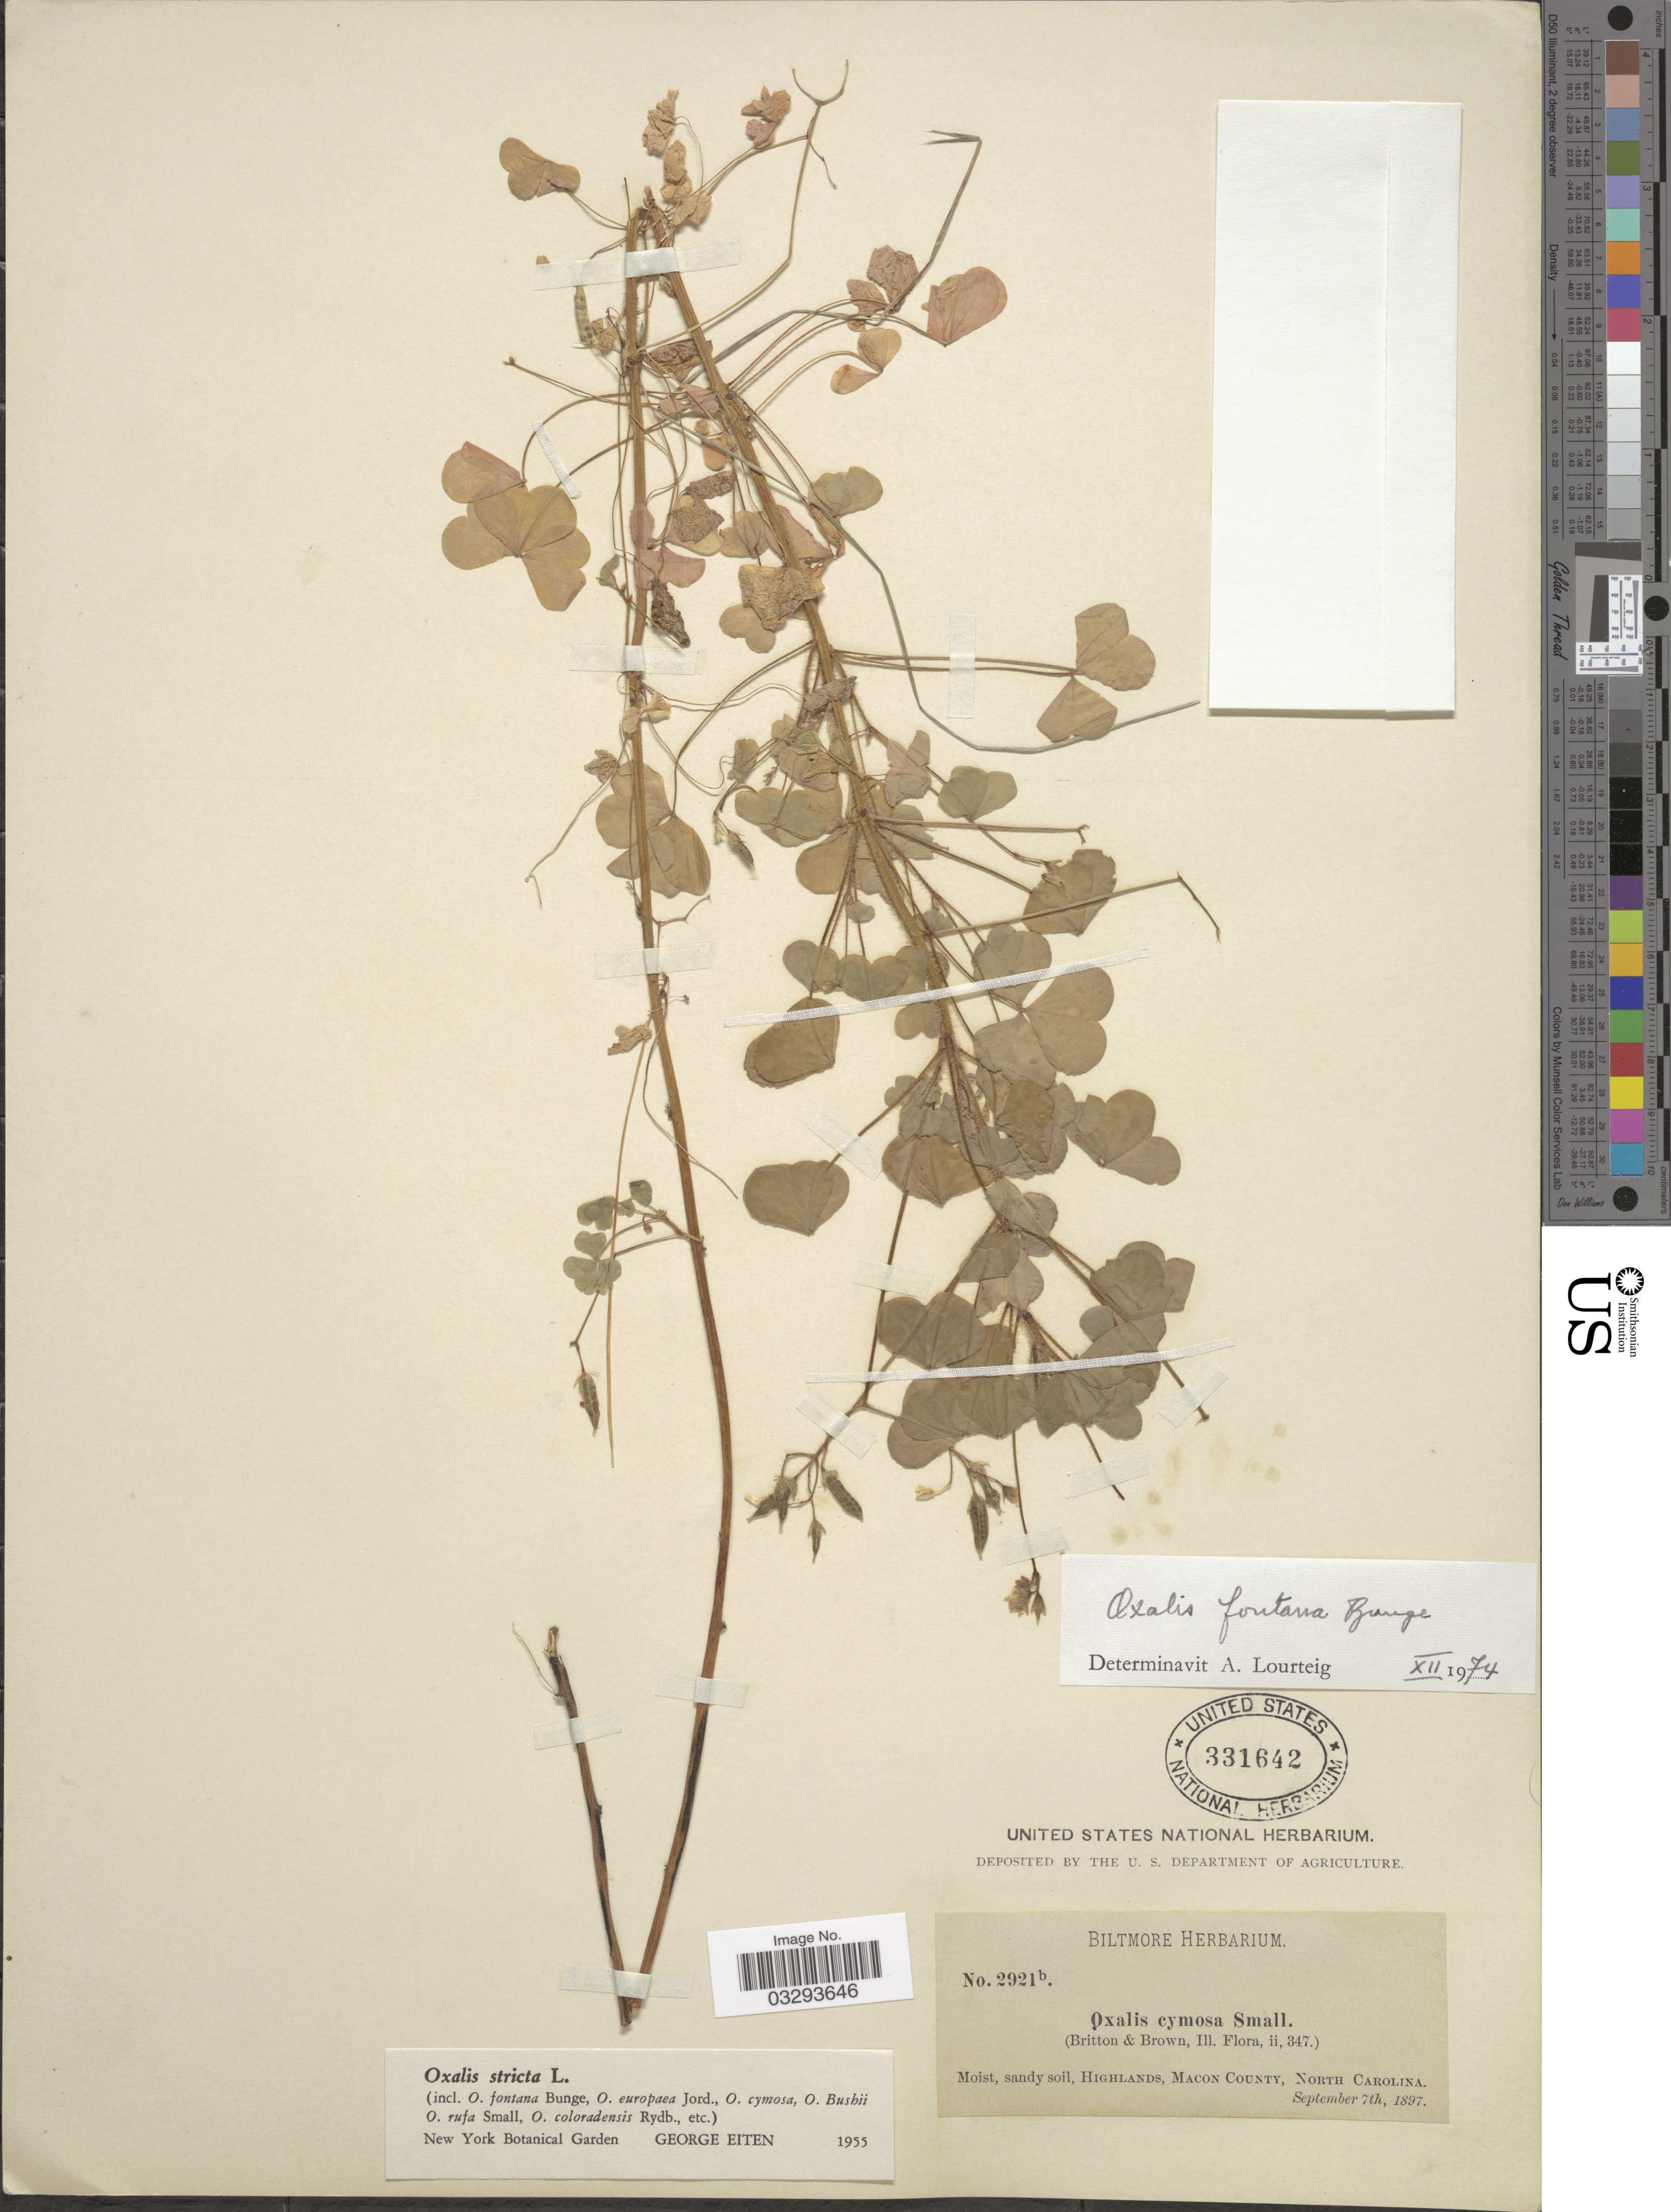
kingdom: Plantae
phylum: Tracheophyta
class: Magnoliopsida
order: Oxalidales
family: Oxalidaceae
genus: Oxalis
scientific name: Oxalis fontana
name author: Bunge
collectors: ex herb. Biltmore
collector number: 2921b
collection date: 1897-09-07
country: United States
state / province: North Carolina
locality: Highlands, Macon County.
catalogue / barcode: US 331642